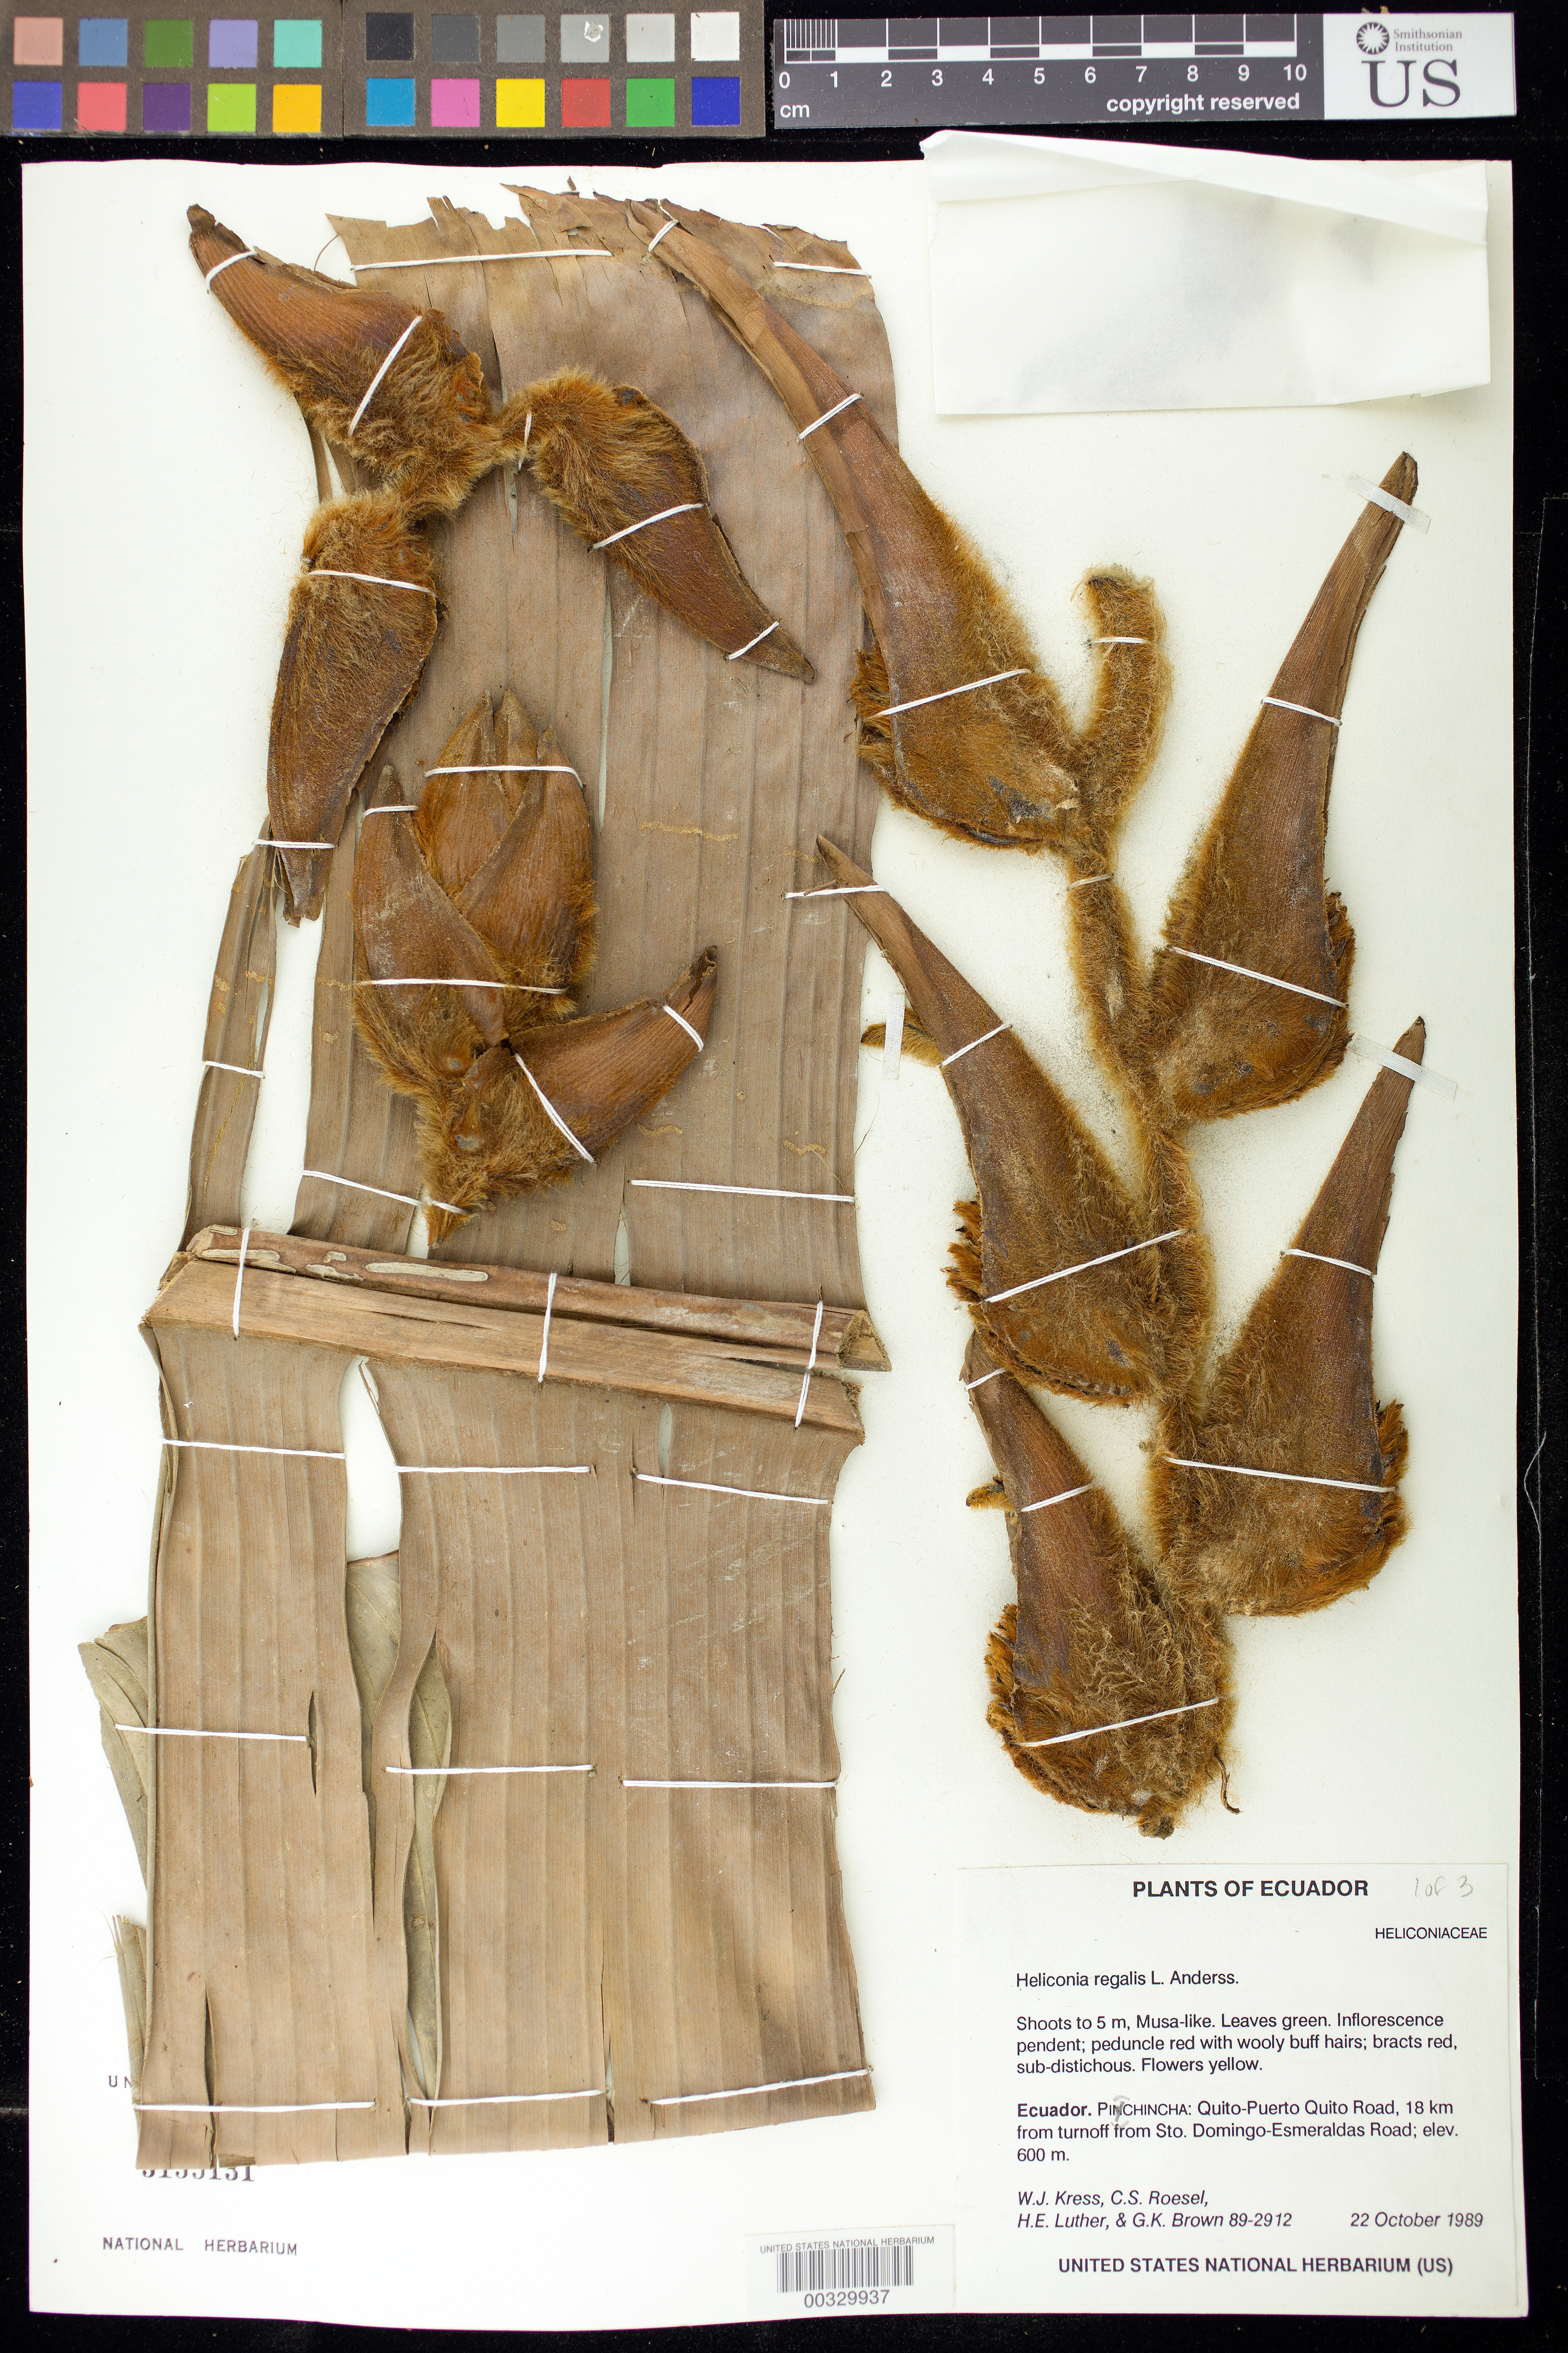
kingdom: Plantae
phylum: Tracheophyta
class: Liliopsida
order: Zingiberales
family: Heliconiaceae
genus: Heliconia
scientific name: Heliconia regalis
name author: L. Andersson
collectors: W. J. Kress, C. S. Roesel, Harry E. Luther & G. K. Brown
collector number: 89-2912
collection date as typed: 22 Oct 1989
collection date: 1989-10-22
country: Ecuador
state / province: Pichincha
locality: Quito-Puerto quito road, 18 km from turnoff from sto. domingo-Esmeraldas road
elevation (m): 600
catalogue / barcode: US 3135131